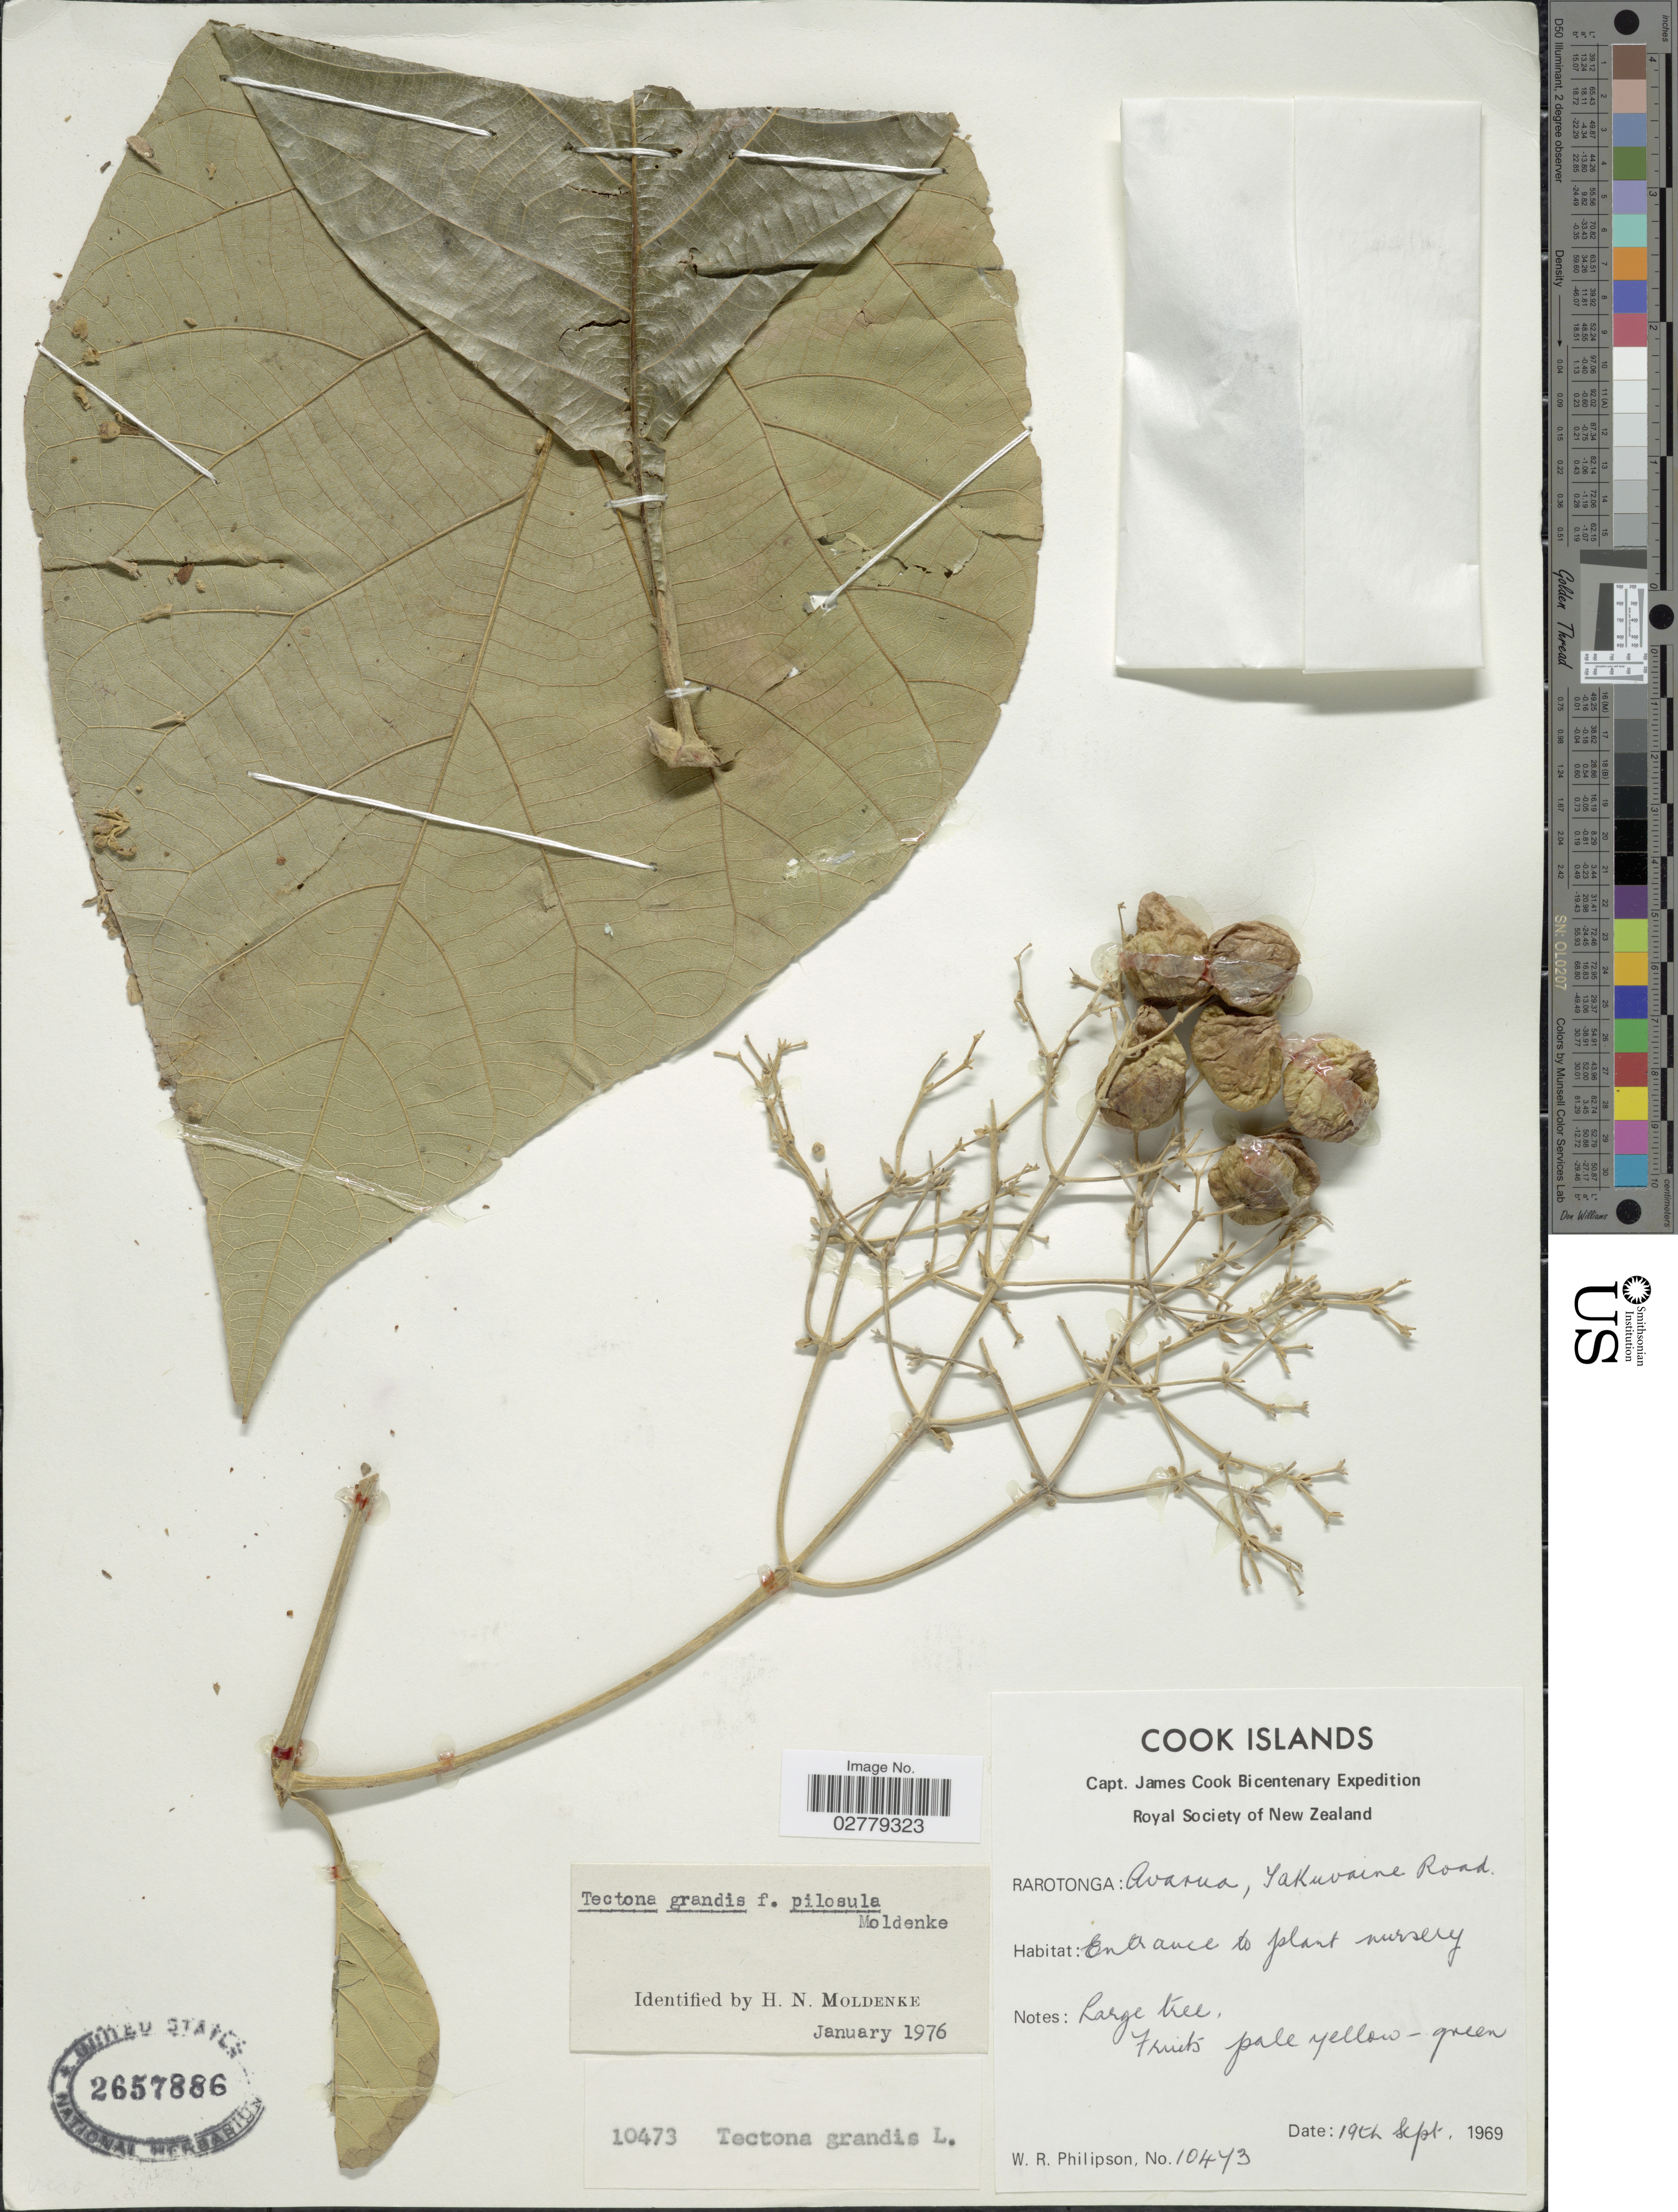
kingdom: Plantae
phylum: Tracheophyta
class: Magnoliopsida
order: Lamiales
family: Lamiaceae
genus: Tectona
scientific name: Tectona grandis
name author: L. f.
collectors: W. R. Philipson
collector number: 10473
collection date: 1969-09-19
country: Cook Islands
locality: Rarotonga: Avarua, Sakuvaine Road.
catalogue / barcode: US 2657886